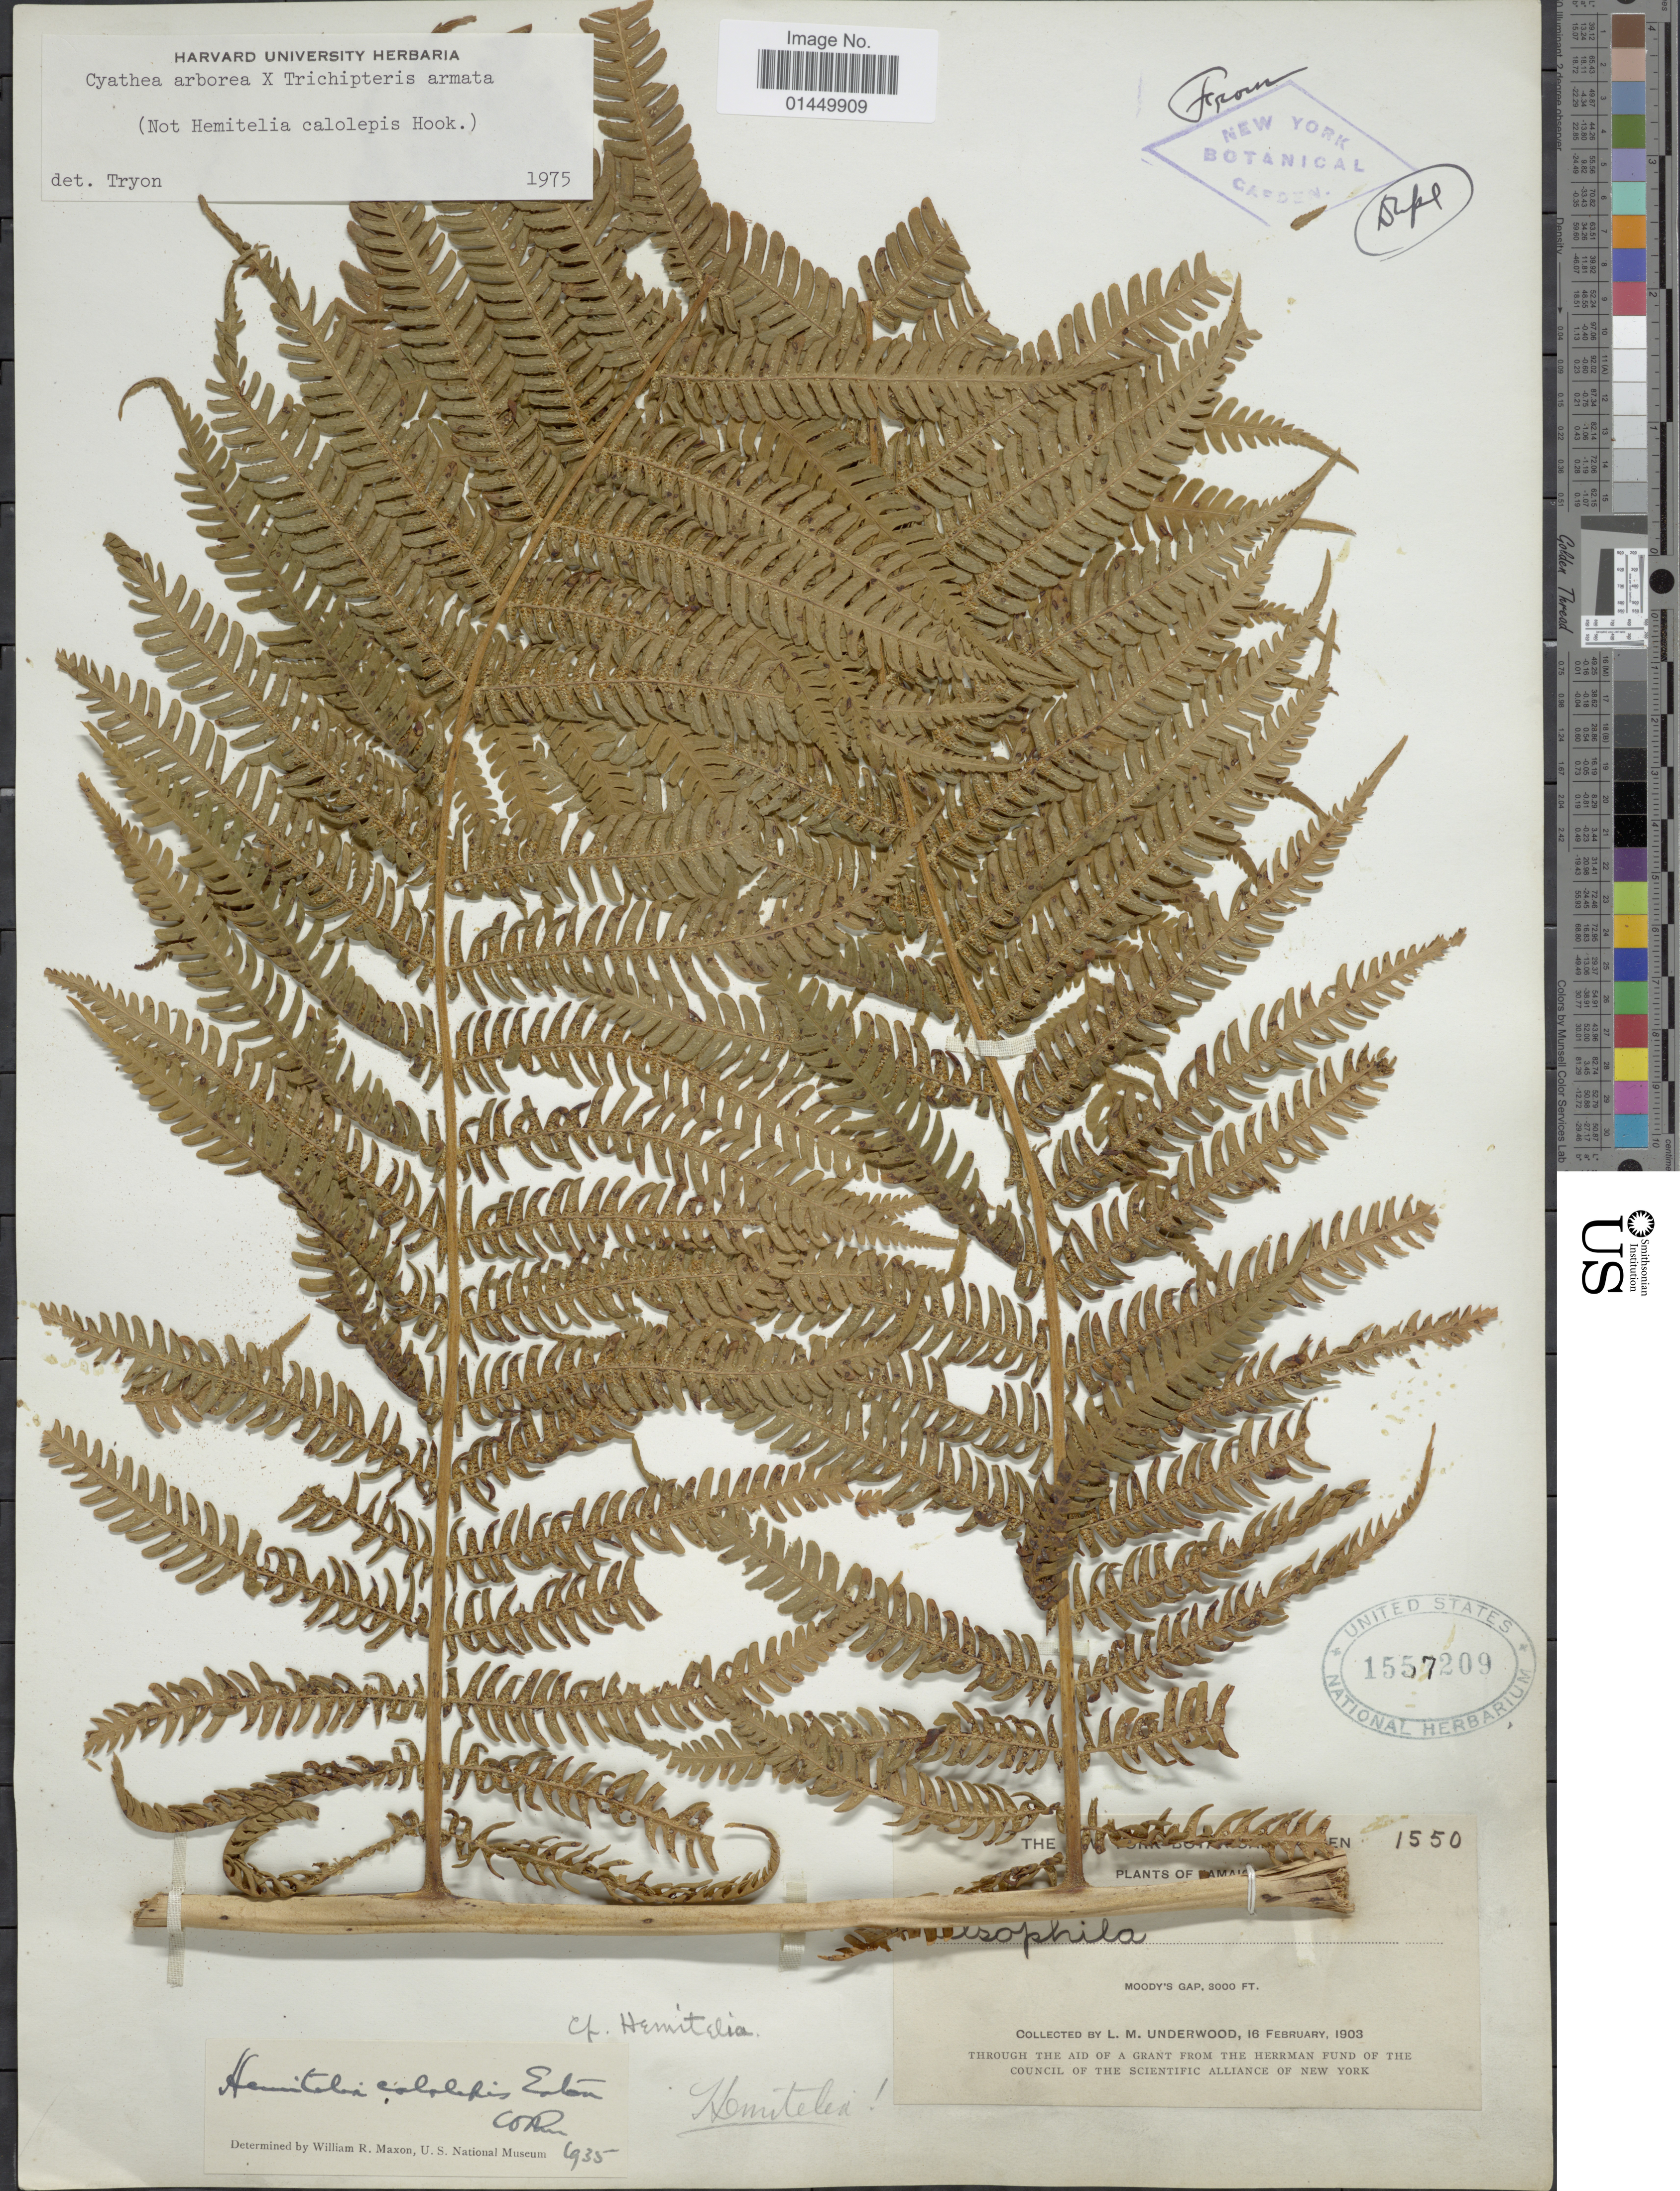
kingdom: Plantae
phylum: Tracheophyta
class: Polypodiopsida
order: Cyatheales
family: Cyatheaceae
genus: Cyathea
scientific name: Cyathea arborea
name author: (L.) Sm.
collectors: L. M. Underwood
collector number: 1550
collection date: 1903-02-16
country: Jamaica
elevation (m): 914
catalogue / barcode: US 1557209